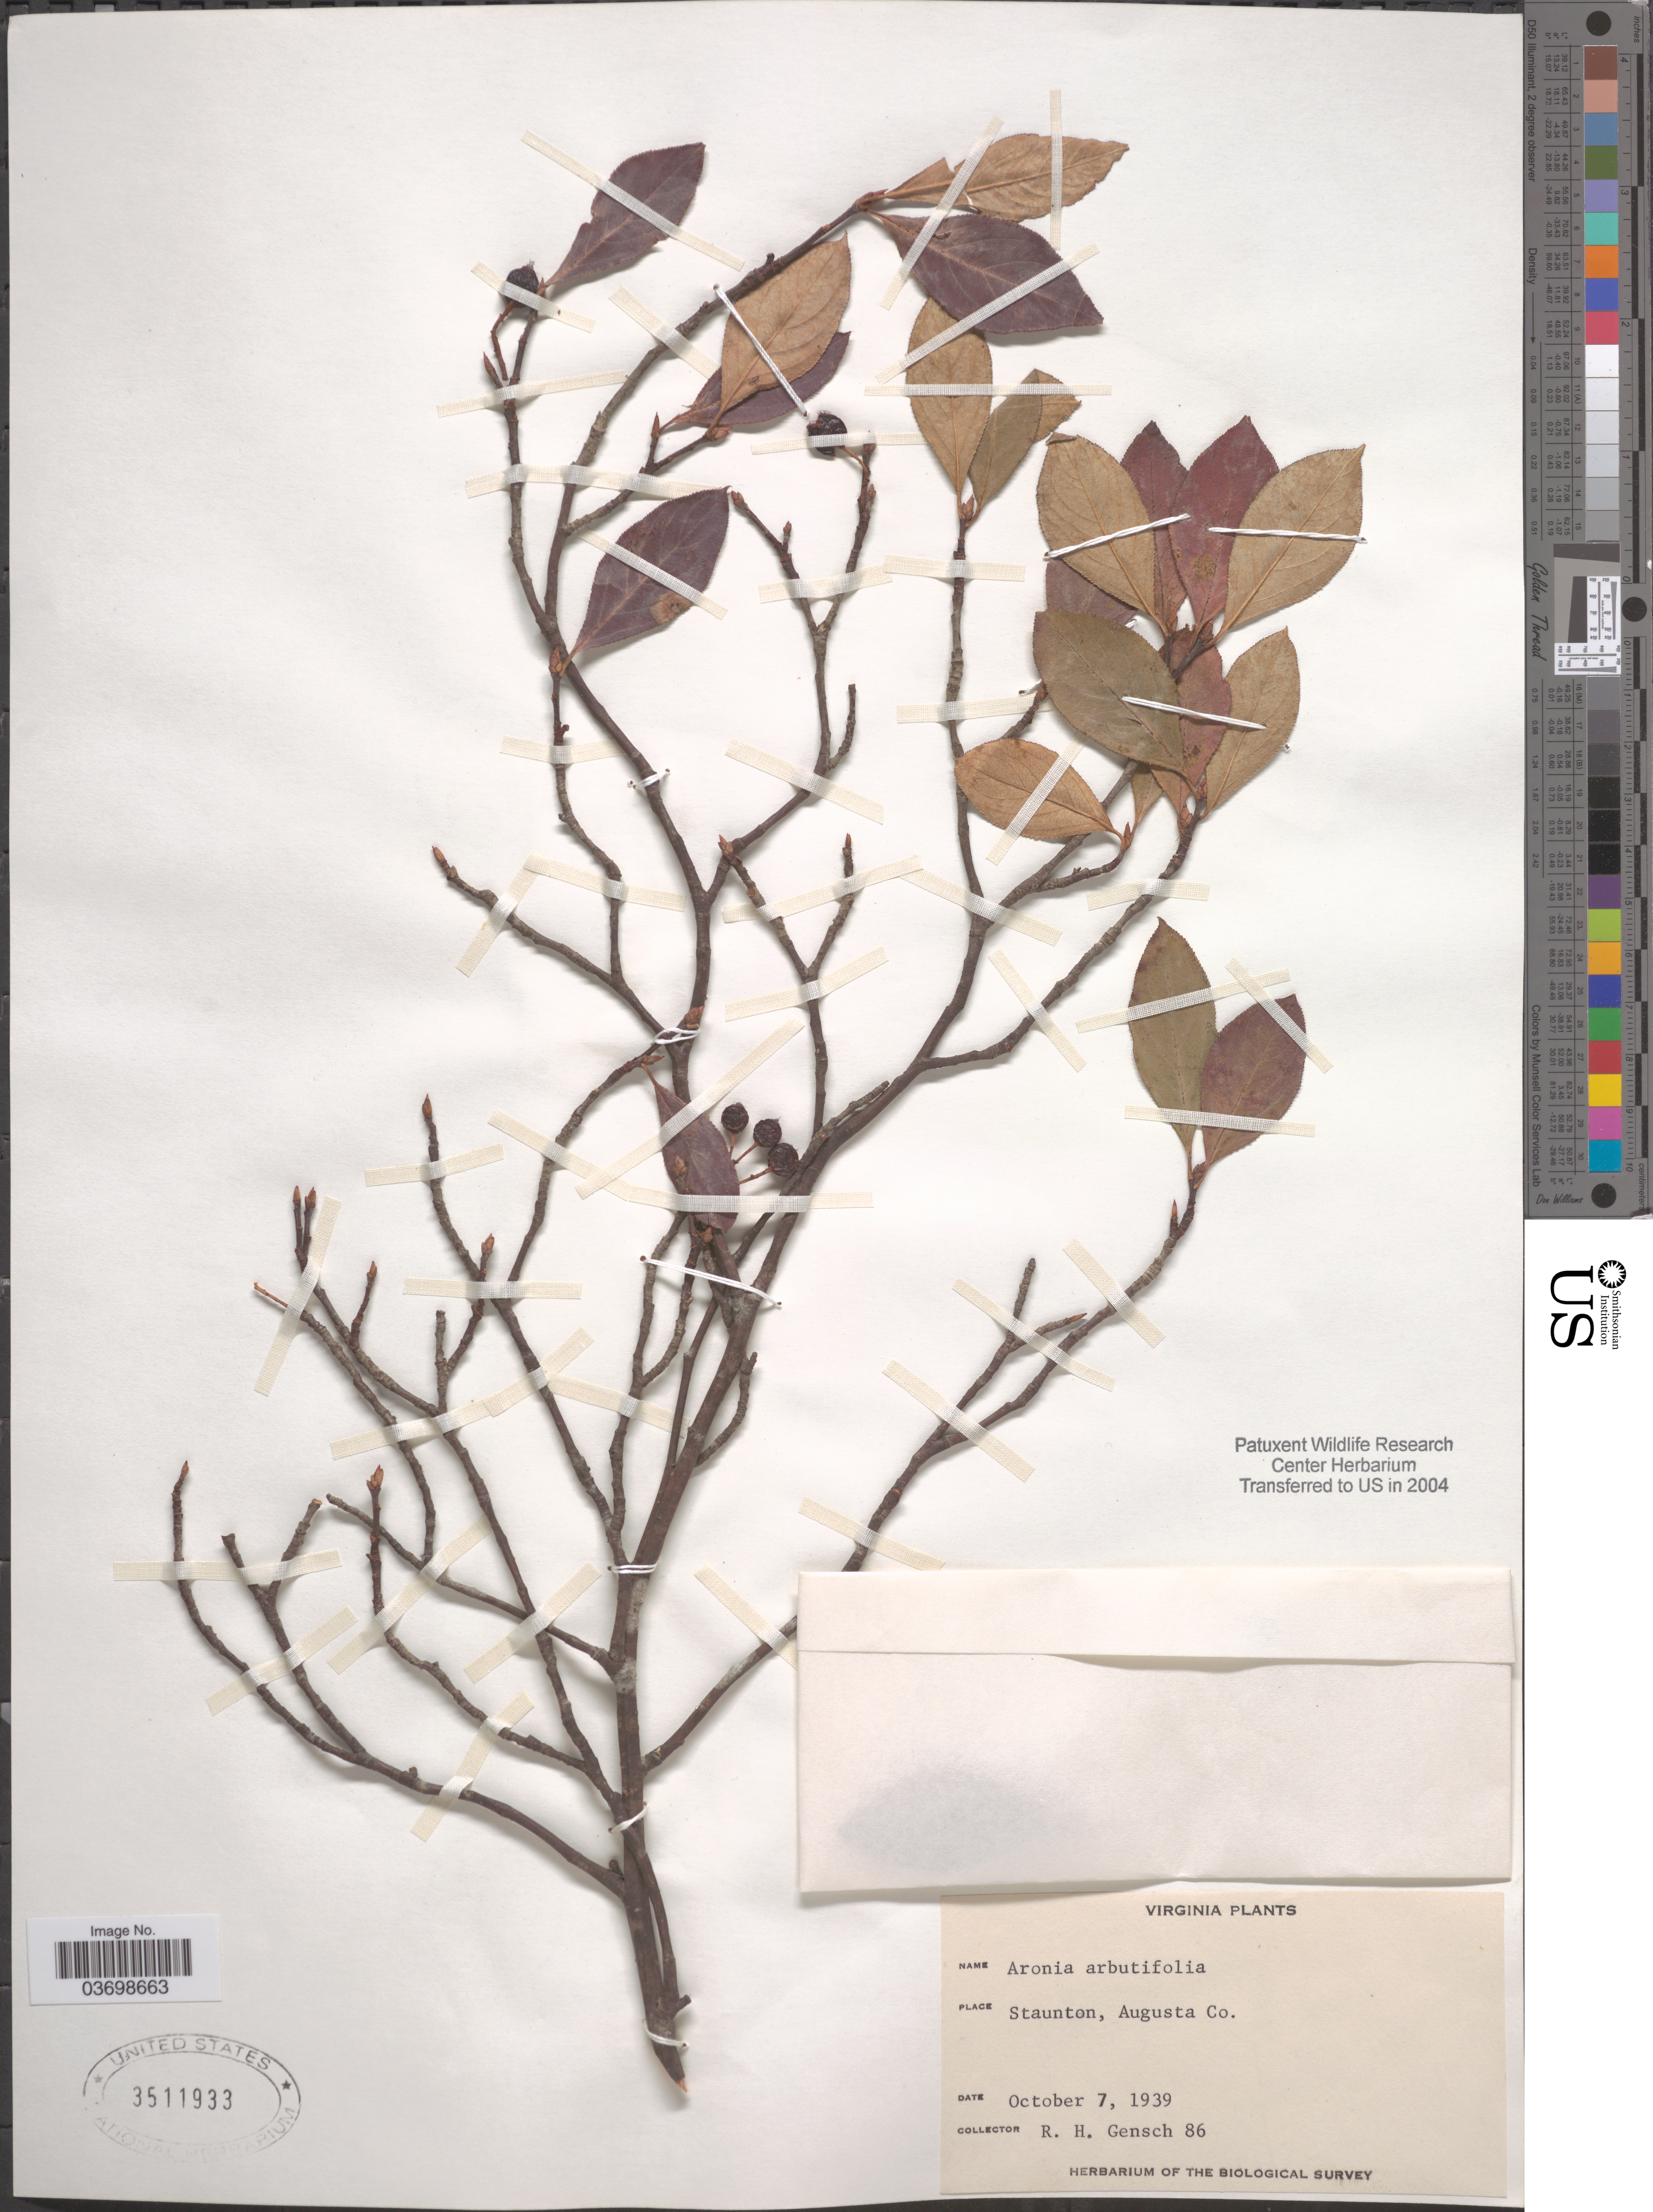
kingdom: Plantae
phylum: Tracheophyta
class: Magnoliopsida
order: Rosales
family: Rosaceae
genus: Aronia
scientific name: Aronia arbutifolia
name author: (L.) Pers.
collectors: R. Gensch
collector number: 86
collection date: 1939-10-07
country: United States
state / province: Virginia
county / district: Augusta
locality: Staunton, Augusta Co.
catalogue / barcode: US 3511933